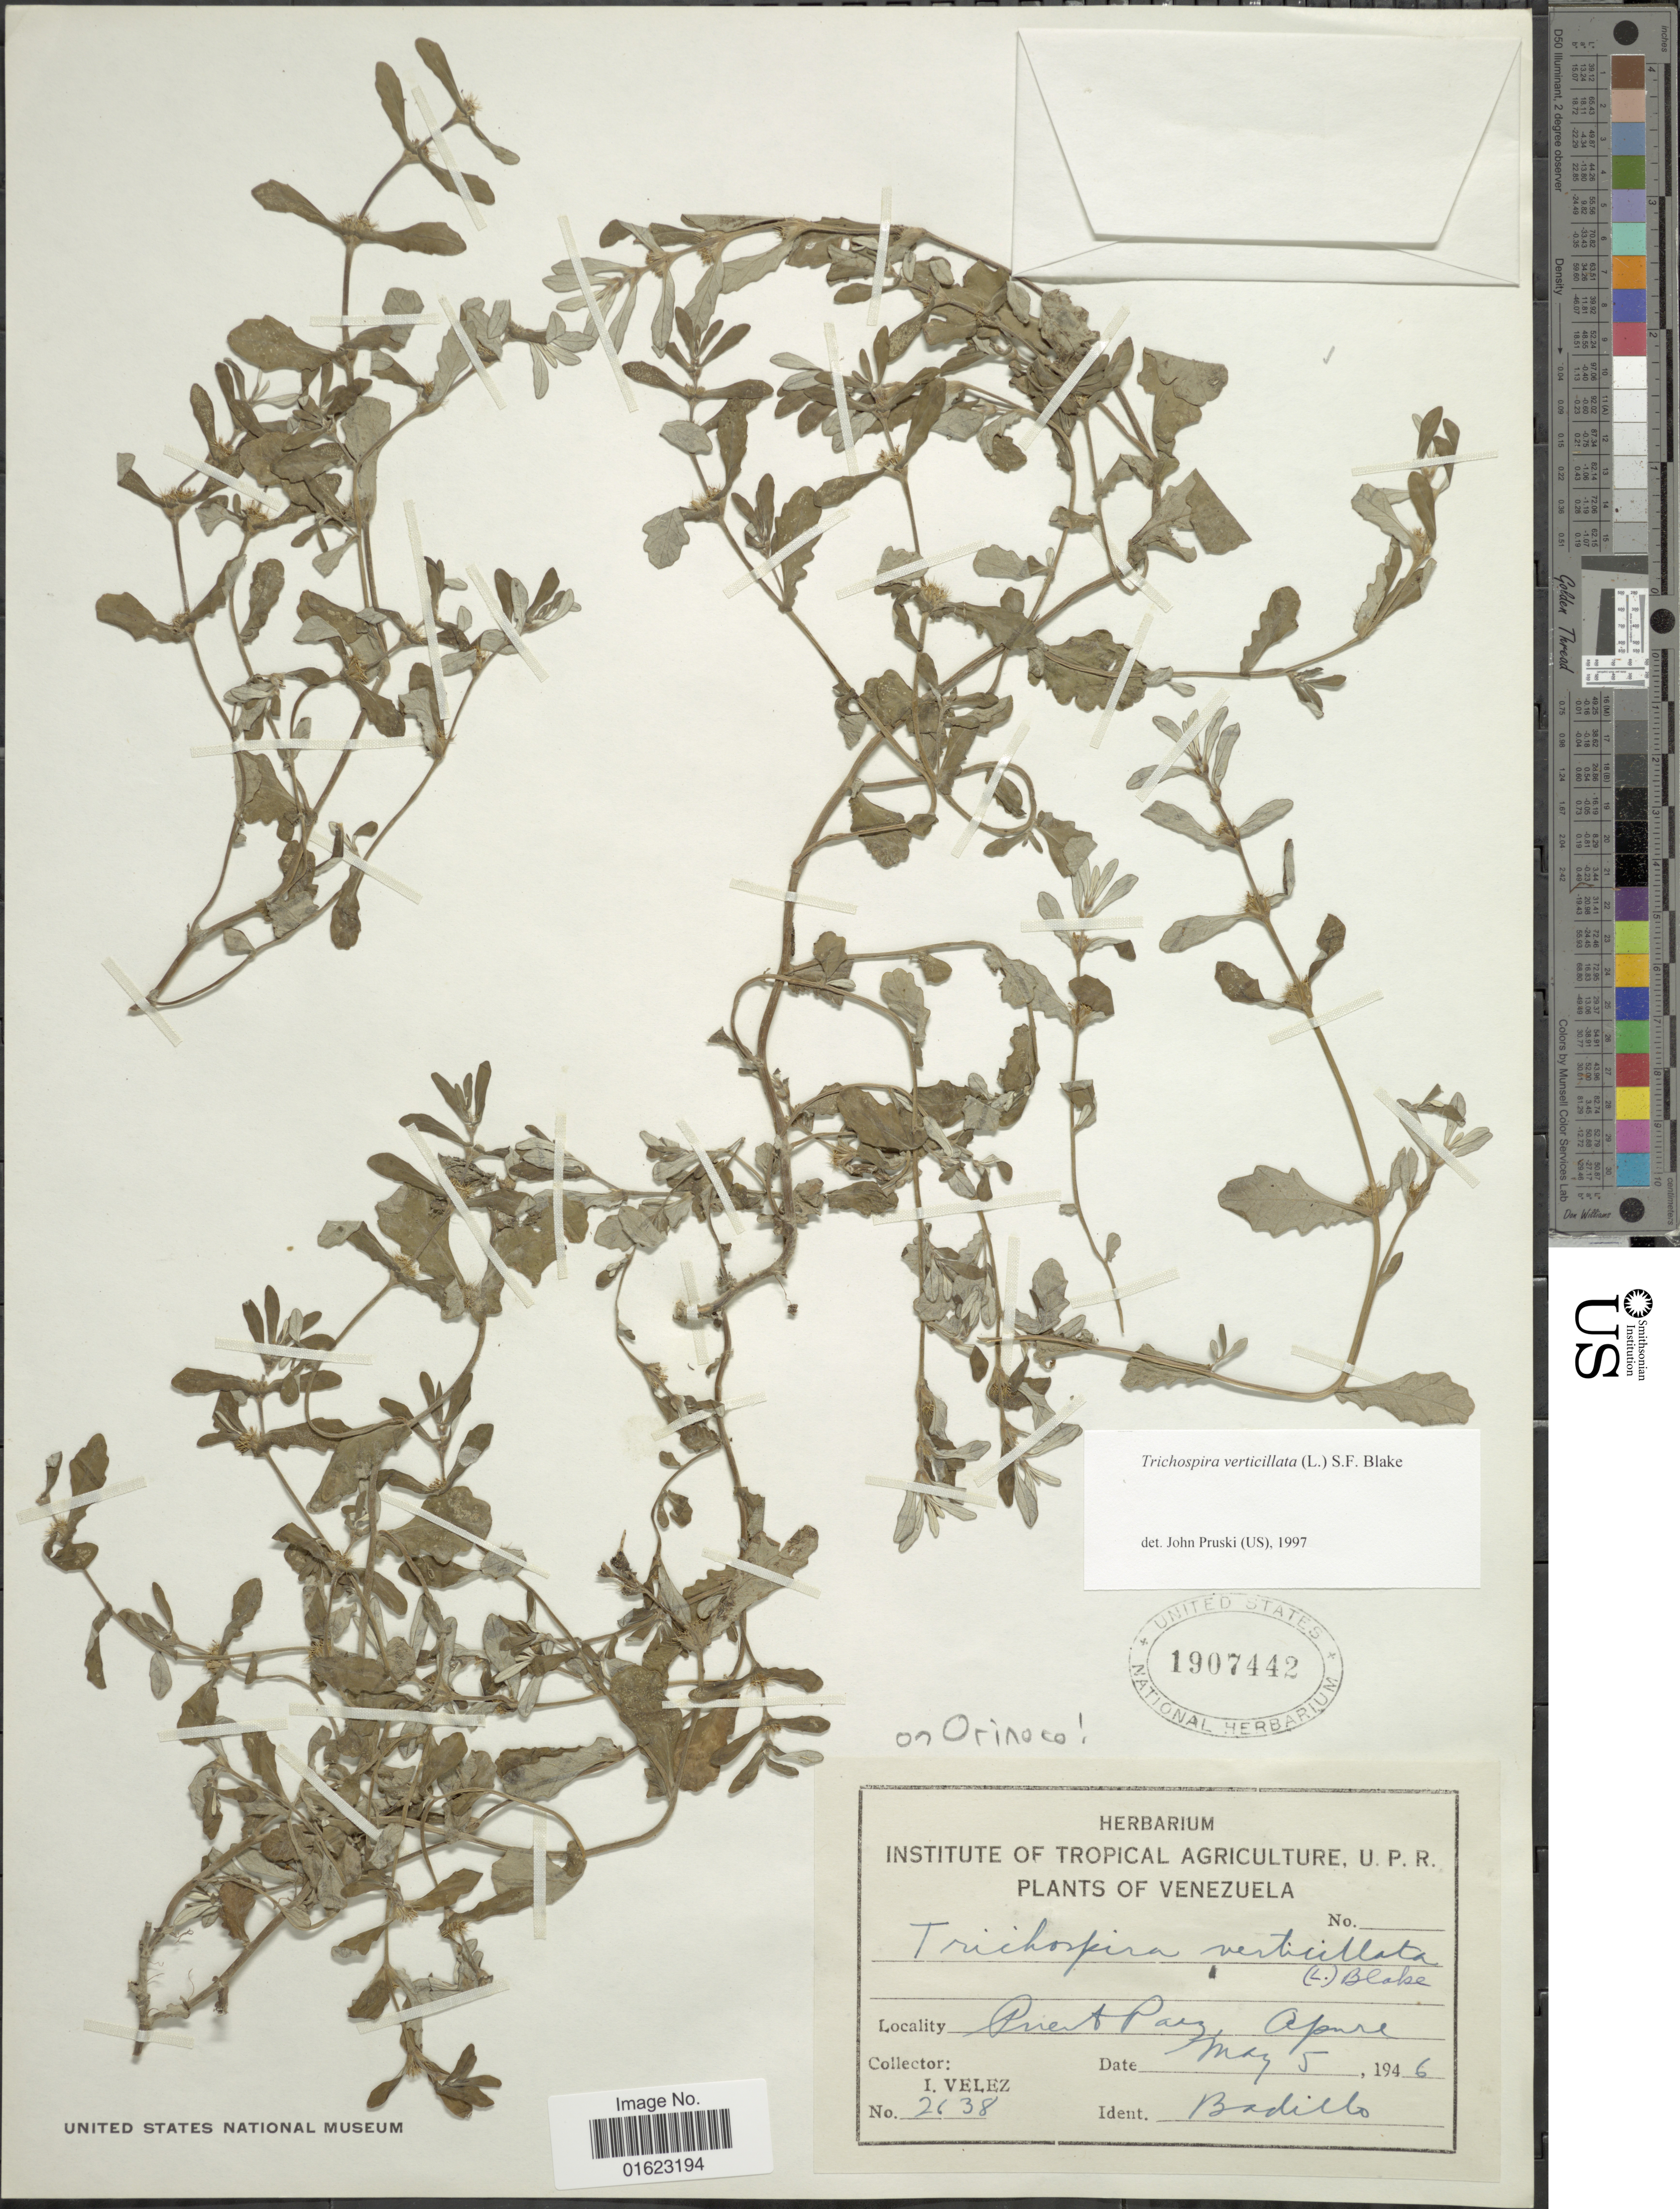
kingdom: Plantae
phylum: Tracheophyta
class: Magnoliopsida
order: Asterales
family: Asteraceae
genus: Trichospira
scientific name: Trichospira verticillata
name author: (L.) S.F. Blake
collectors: I. Velez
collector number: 2638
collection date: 1946-05-05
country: Venezuela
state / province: Apure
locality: Puerto Paez, Apure.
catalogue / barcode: US 1907442